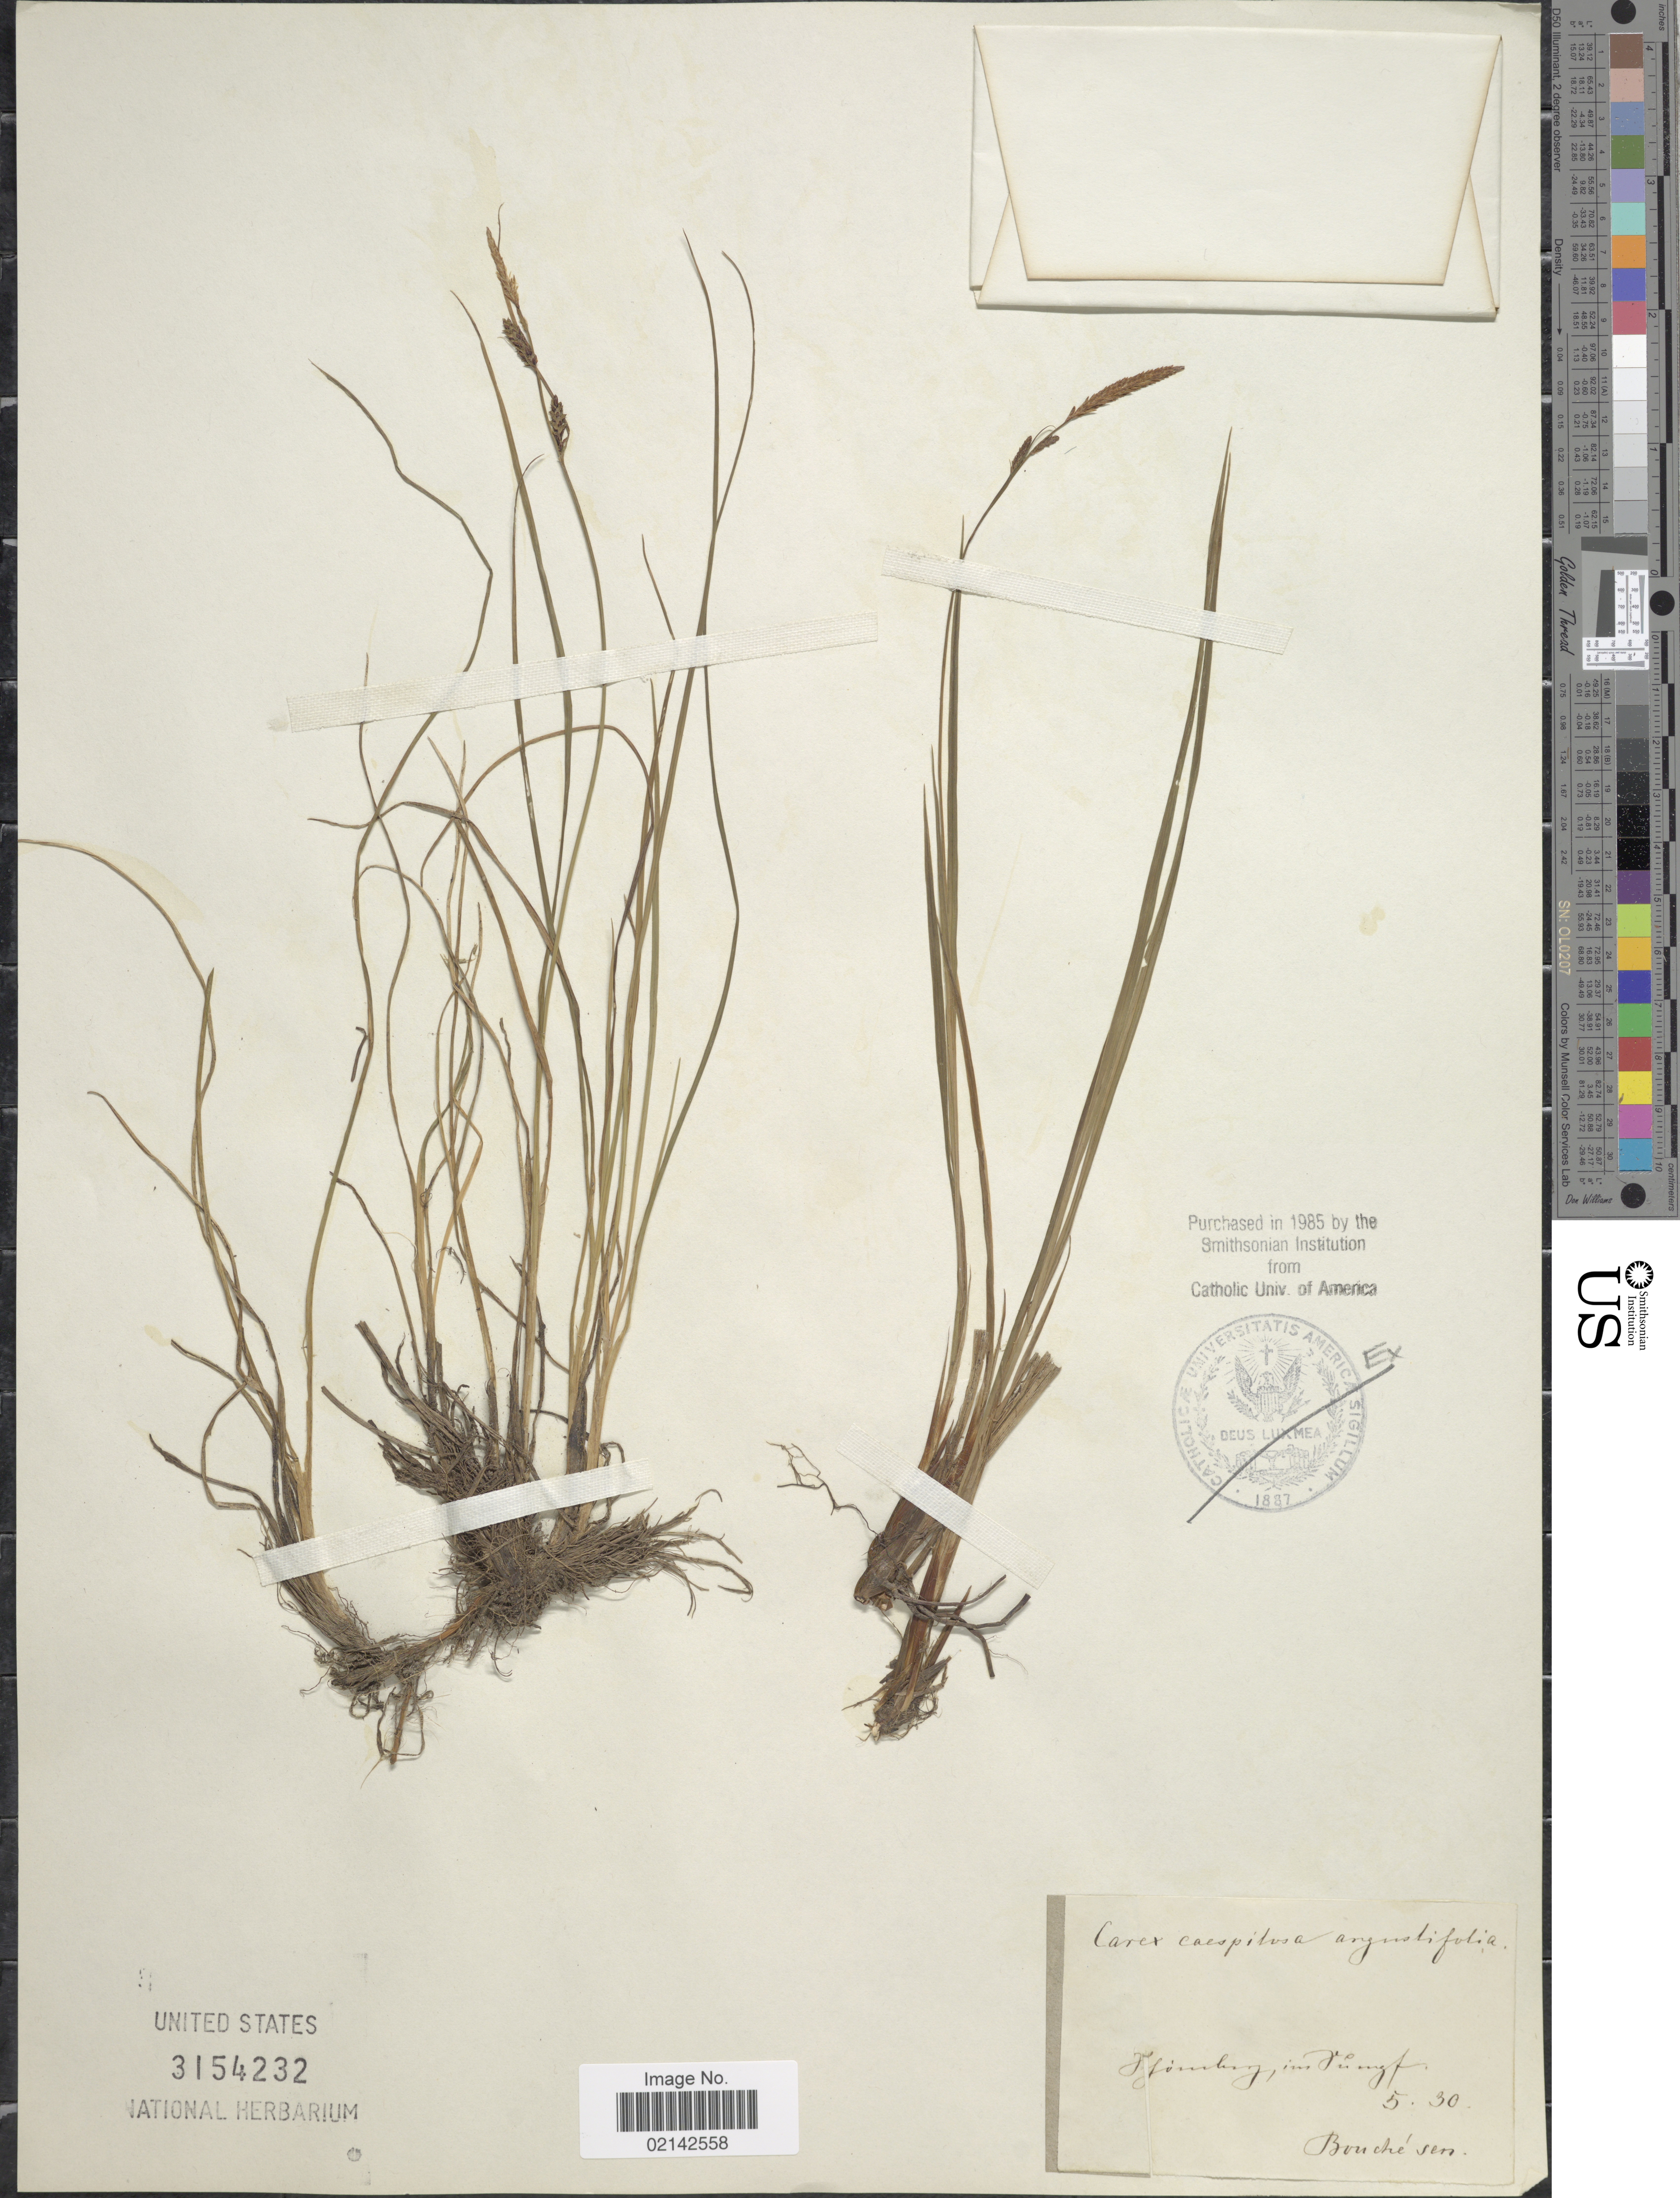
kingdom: Plantae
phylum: Tracheophyta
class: Liliopsida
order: Poales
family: Cyperaceae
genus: Carex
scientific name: Carex cespitosa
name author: L.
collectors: Bouché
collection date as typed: Transcribed d/m/y: /5/30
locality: Tjomlig, in fringf [interpreted]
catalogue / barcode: US 3154232